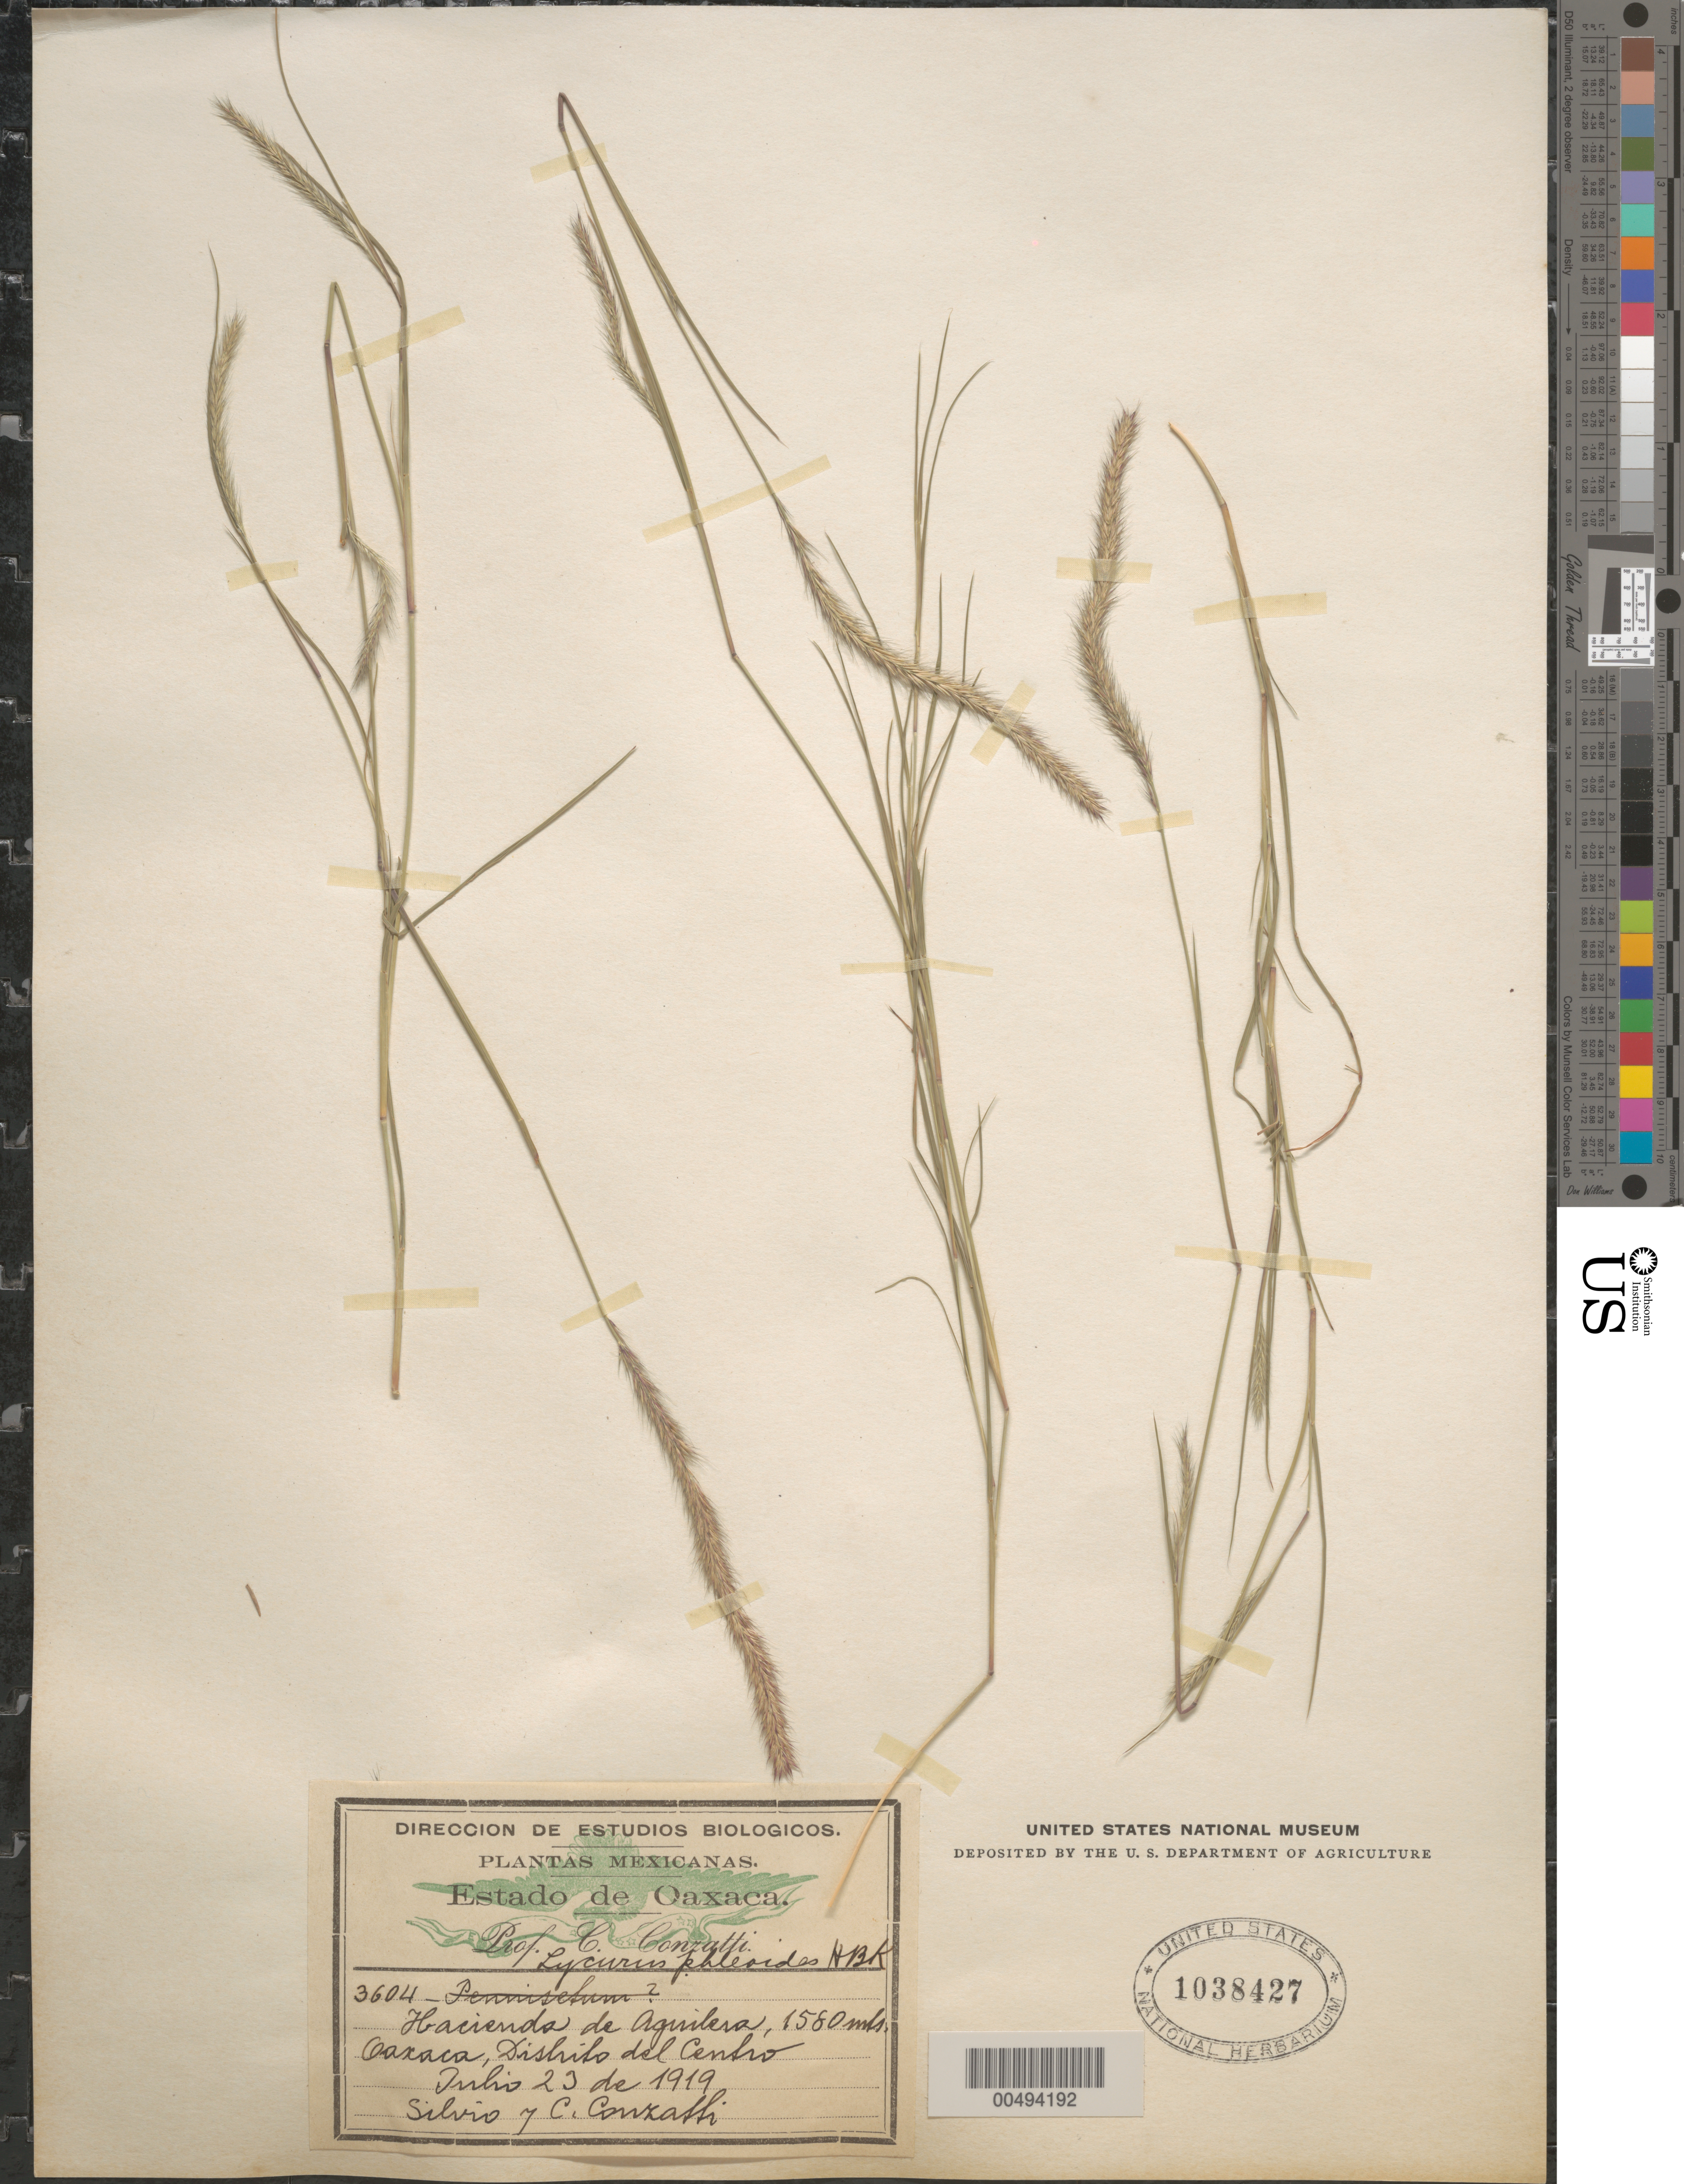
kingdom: Plantae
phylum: Tracheophyta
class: Liliopsida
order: Poales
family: Poaceae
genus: Lycurus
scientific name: Lycurus phleoides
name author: Kunth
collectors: -. Silvio & C. Conzatti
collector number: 3604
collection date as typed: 23 Jul 1919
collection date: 1919-07-23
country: Mexico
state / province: Oaxaca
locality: Hacienda de Aguilera, Dist del Centro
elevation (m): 1580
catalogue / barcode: US 1038427